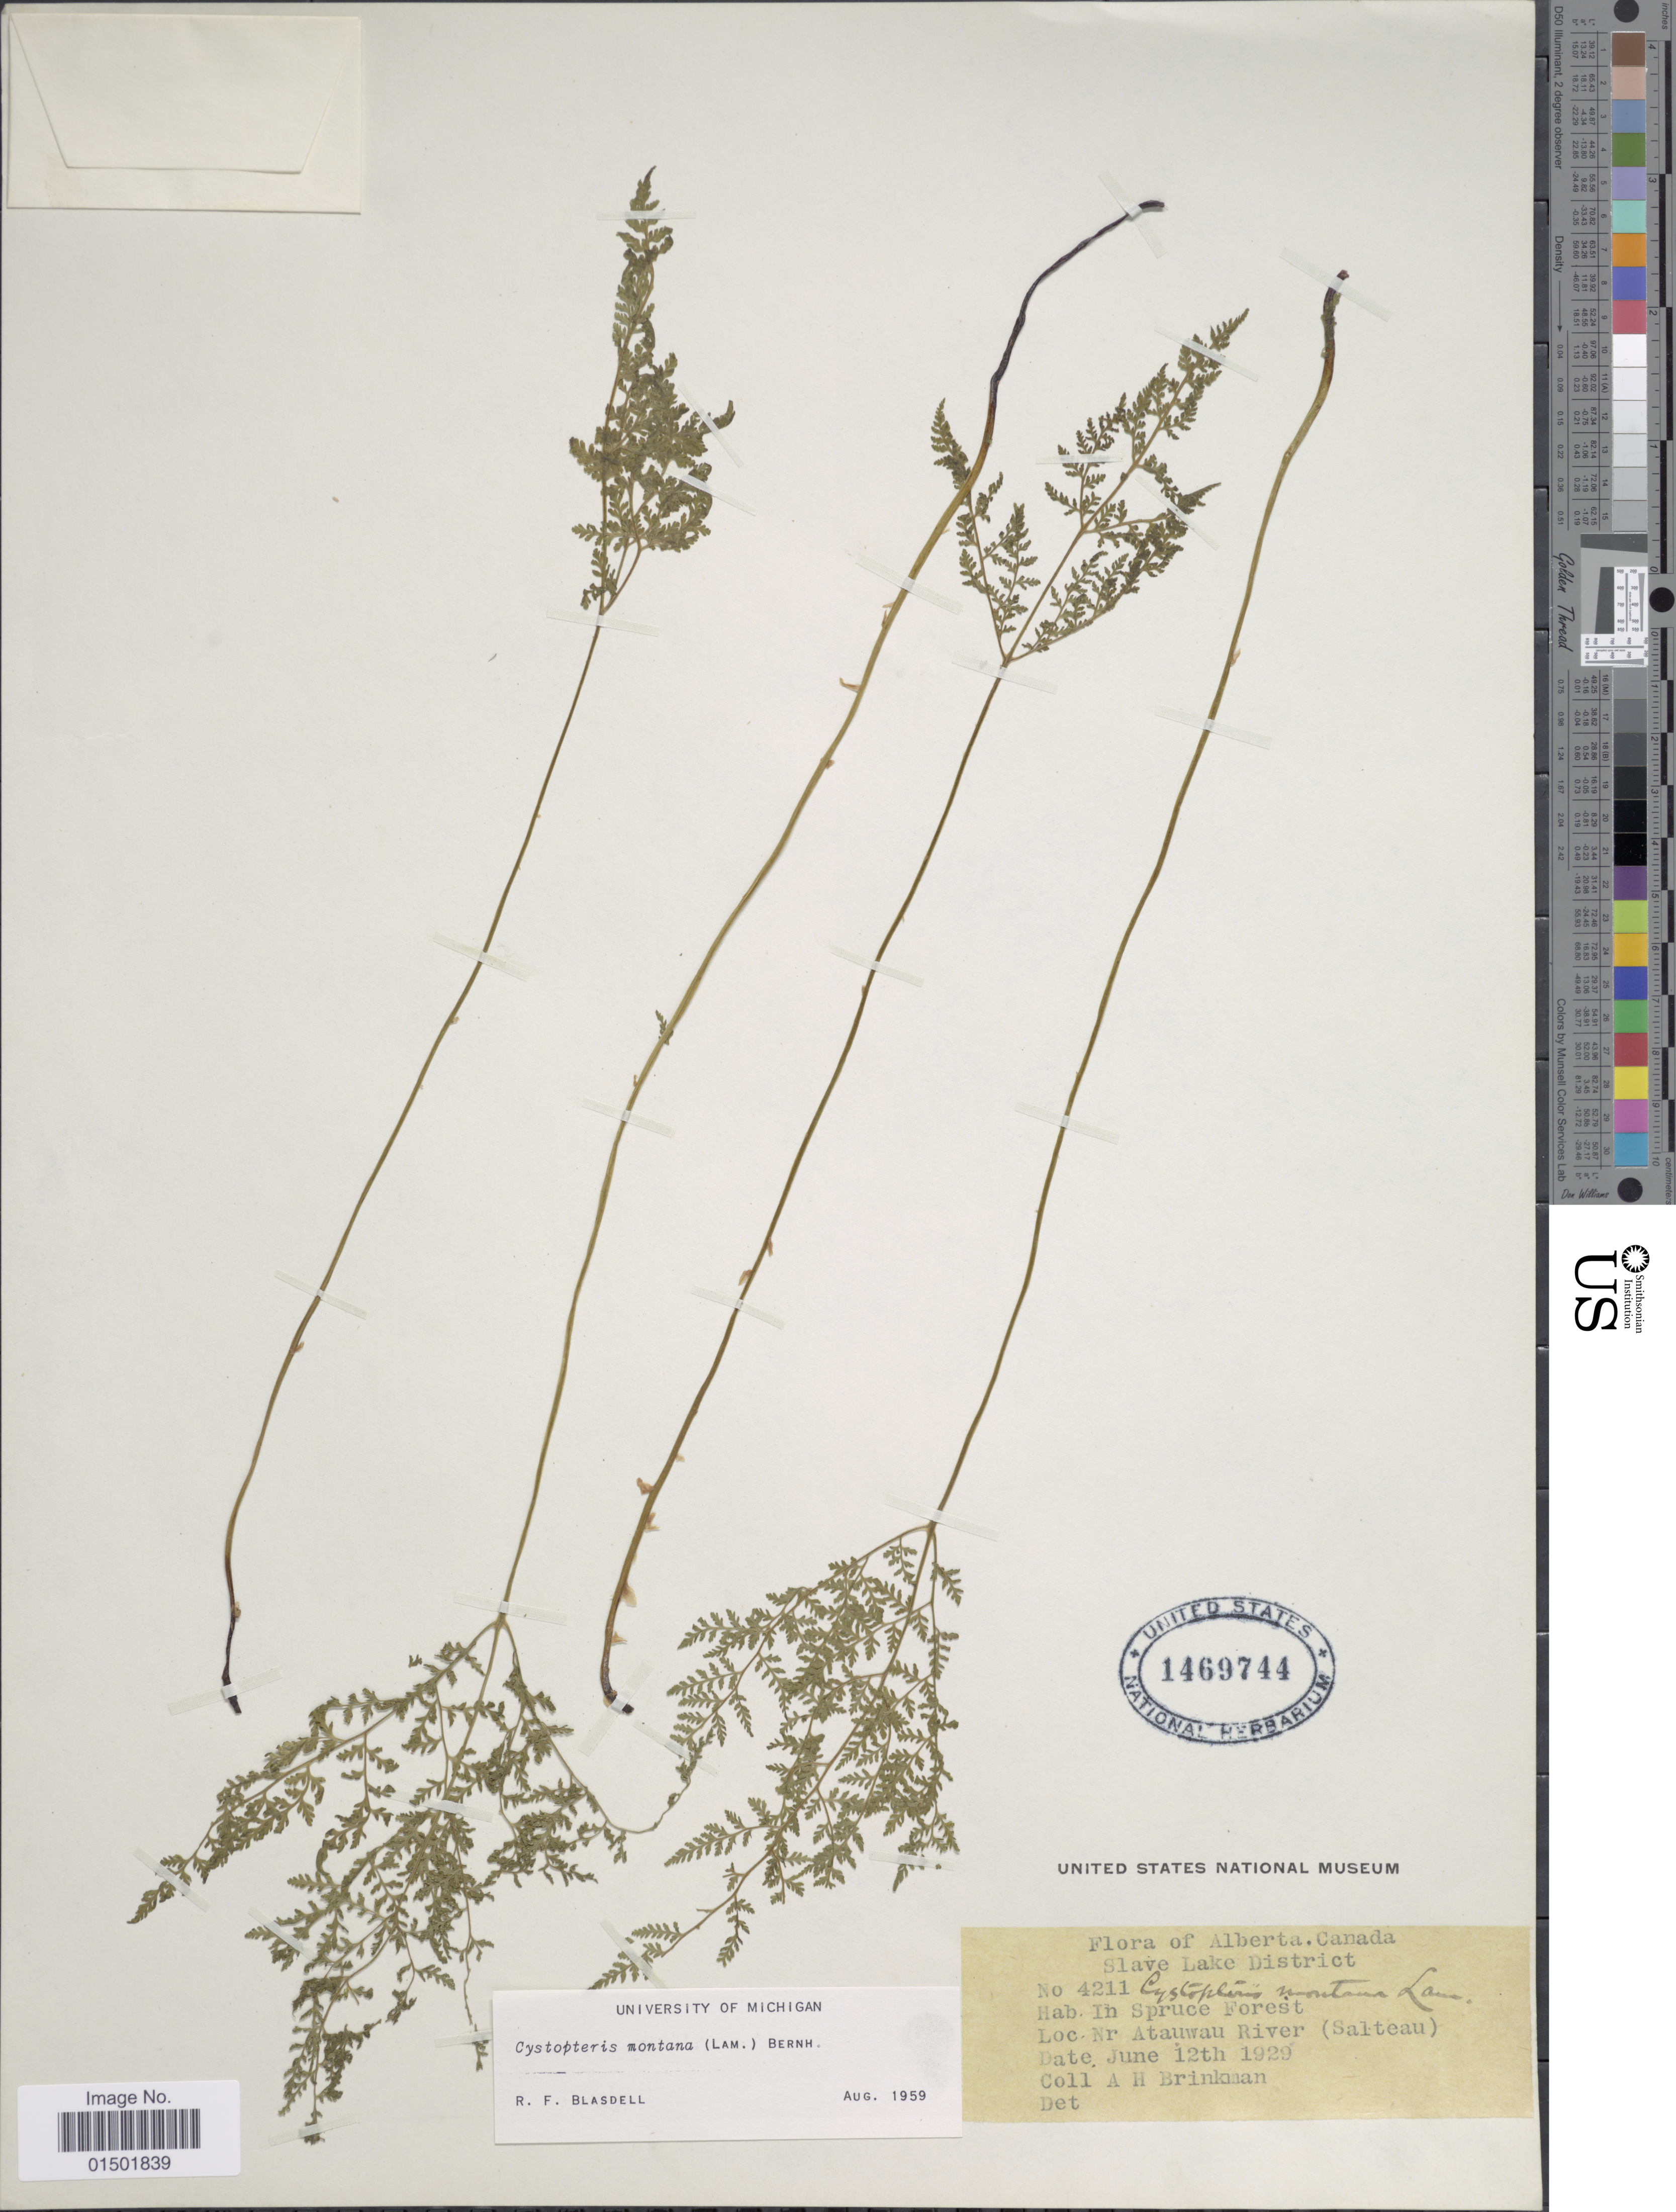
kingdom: Plantae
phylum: Tracheophyta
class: Polypodiopsida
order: Polypodiales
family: Cystopteridaceae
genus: Cystopteris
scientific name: Cystopteris montana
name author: (Lam.) Desv.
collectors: A. Brinkman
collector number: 4211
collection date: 1929-06-12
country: Canada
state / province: Alberta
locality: Slave Lake District. Nr Atauwau River (Salteau)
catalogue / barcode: US 1469744